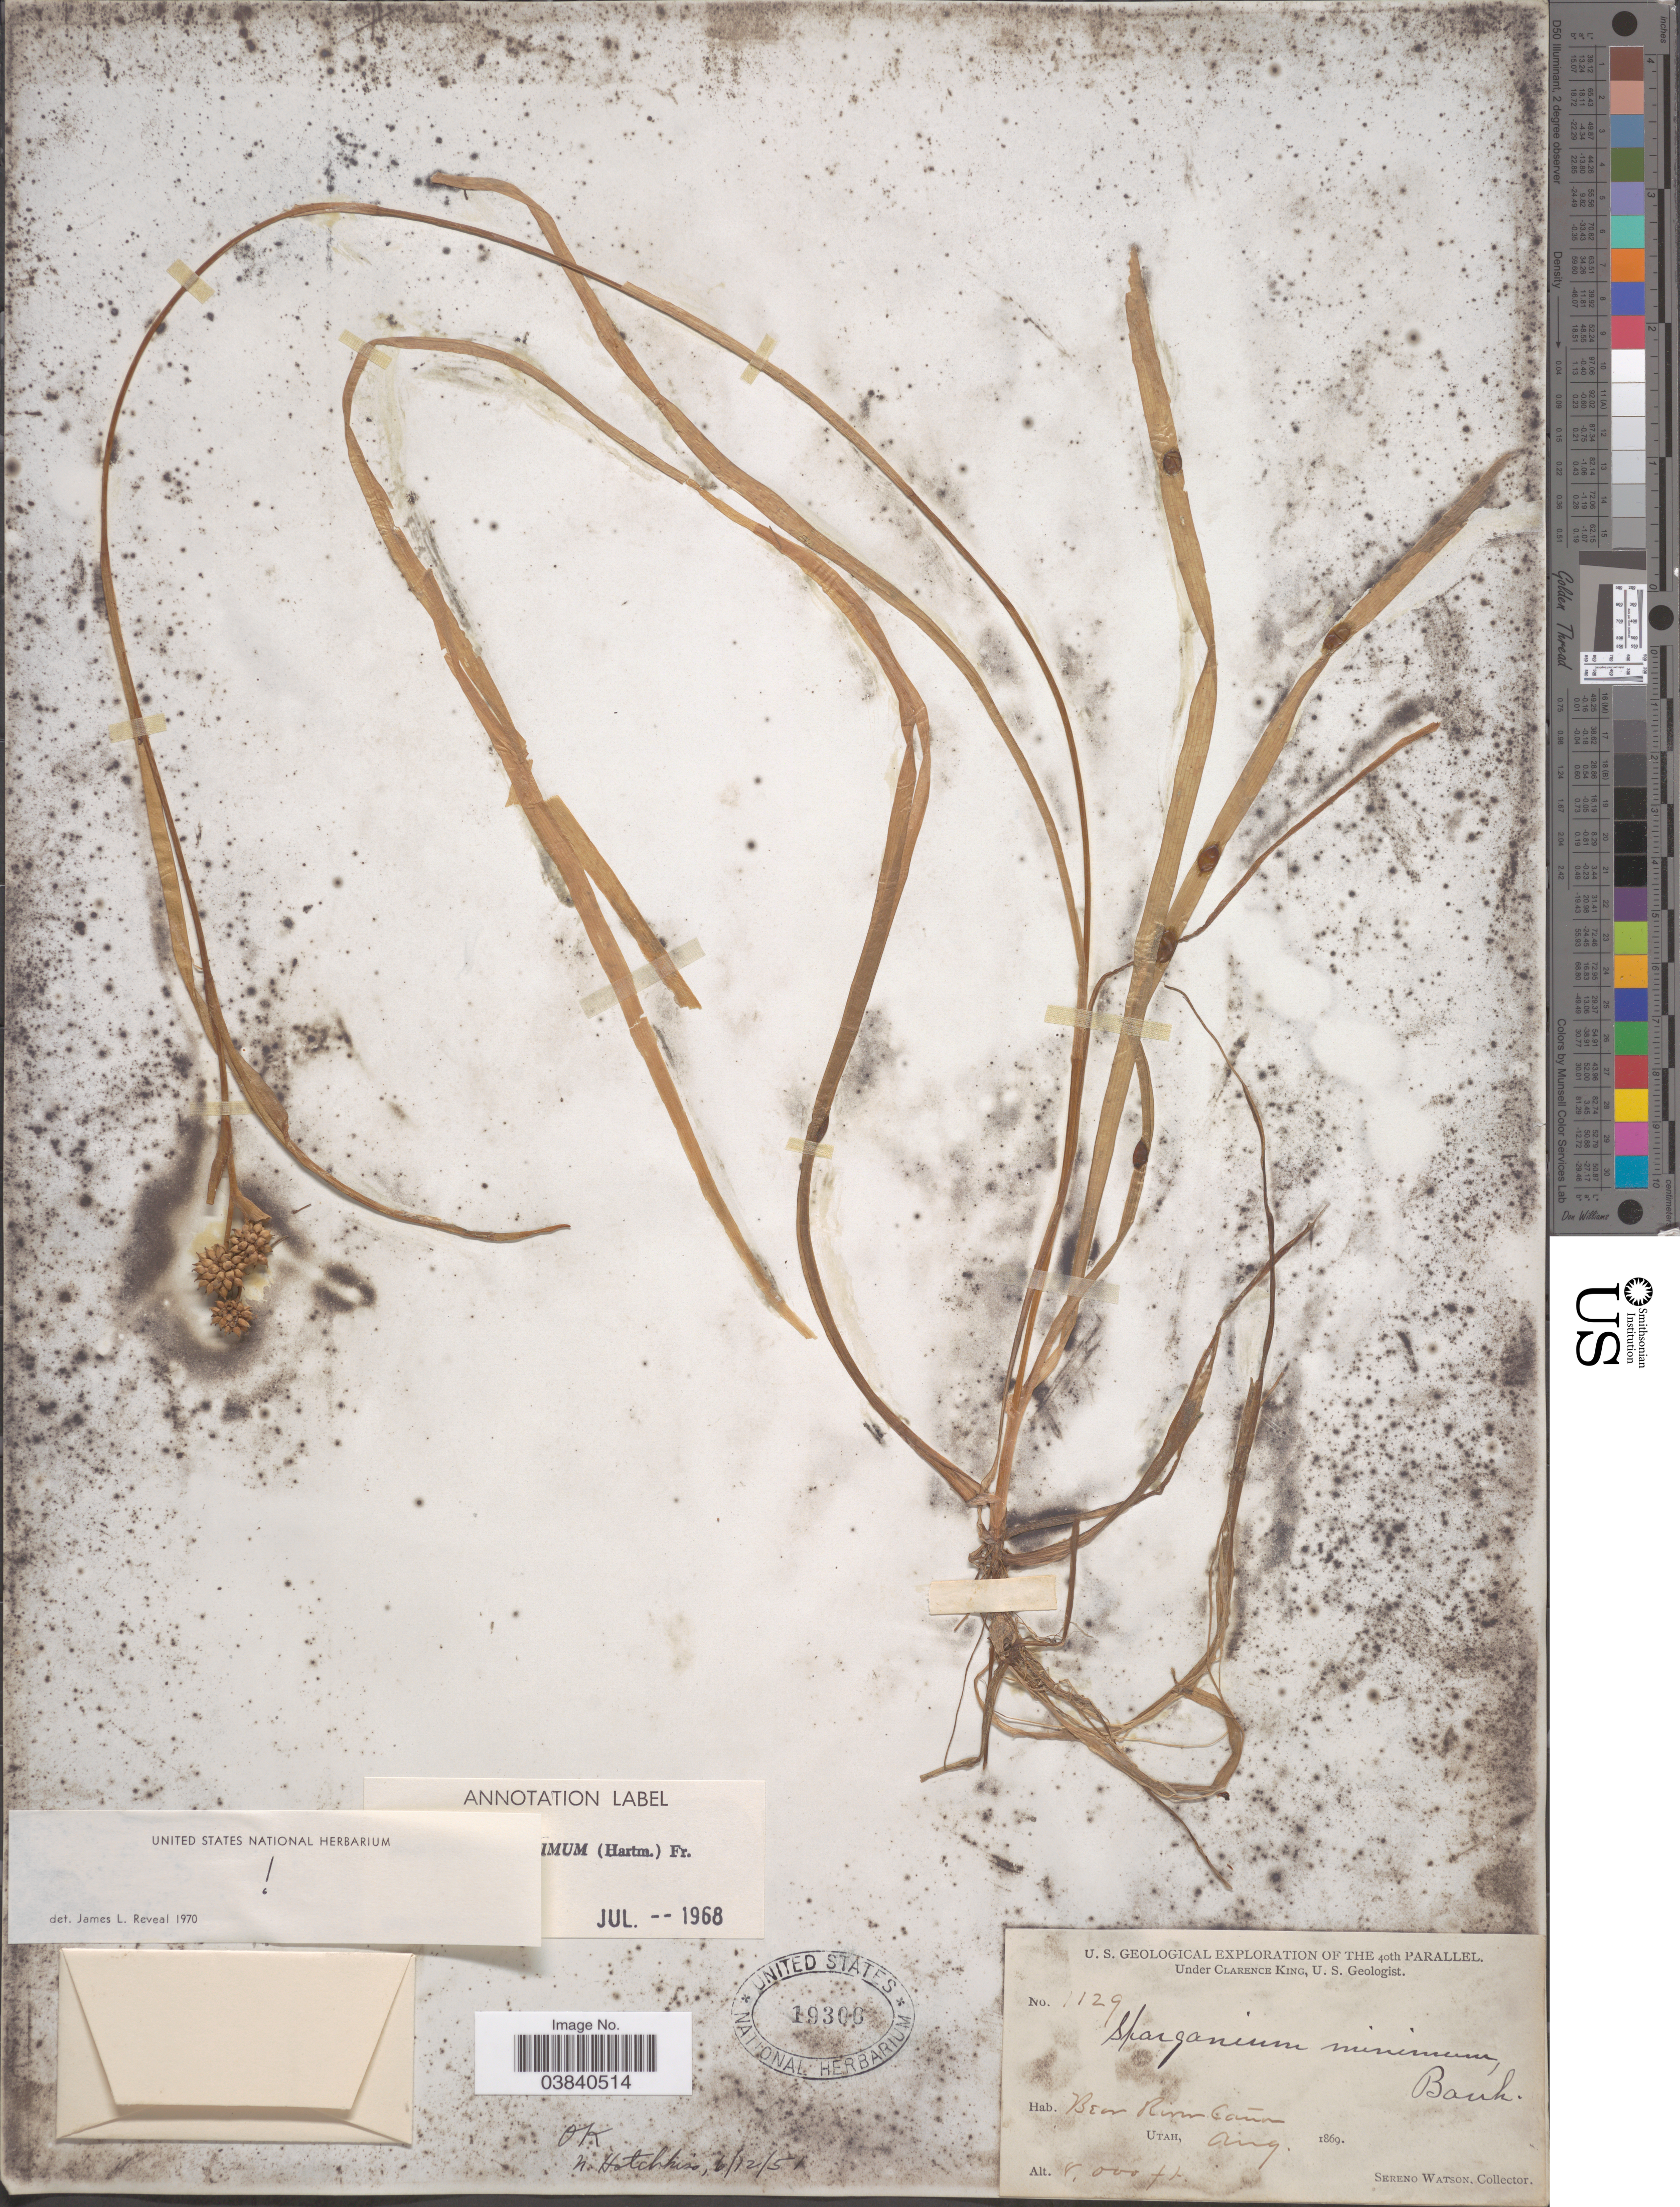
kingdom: Plantae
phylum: Tracheophyta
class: Liliopsida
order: Poales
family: Typhaceae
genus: Sparganium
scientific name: Sparganium minimum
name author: Wallr.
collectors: S. Watson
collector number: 1129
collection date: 1869-08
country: United States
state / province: Utah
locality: Bear Rim Cañon.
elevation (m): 2438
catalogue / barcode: US 19306